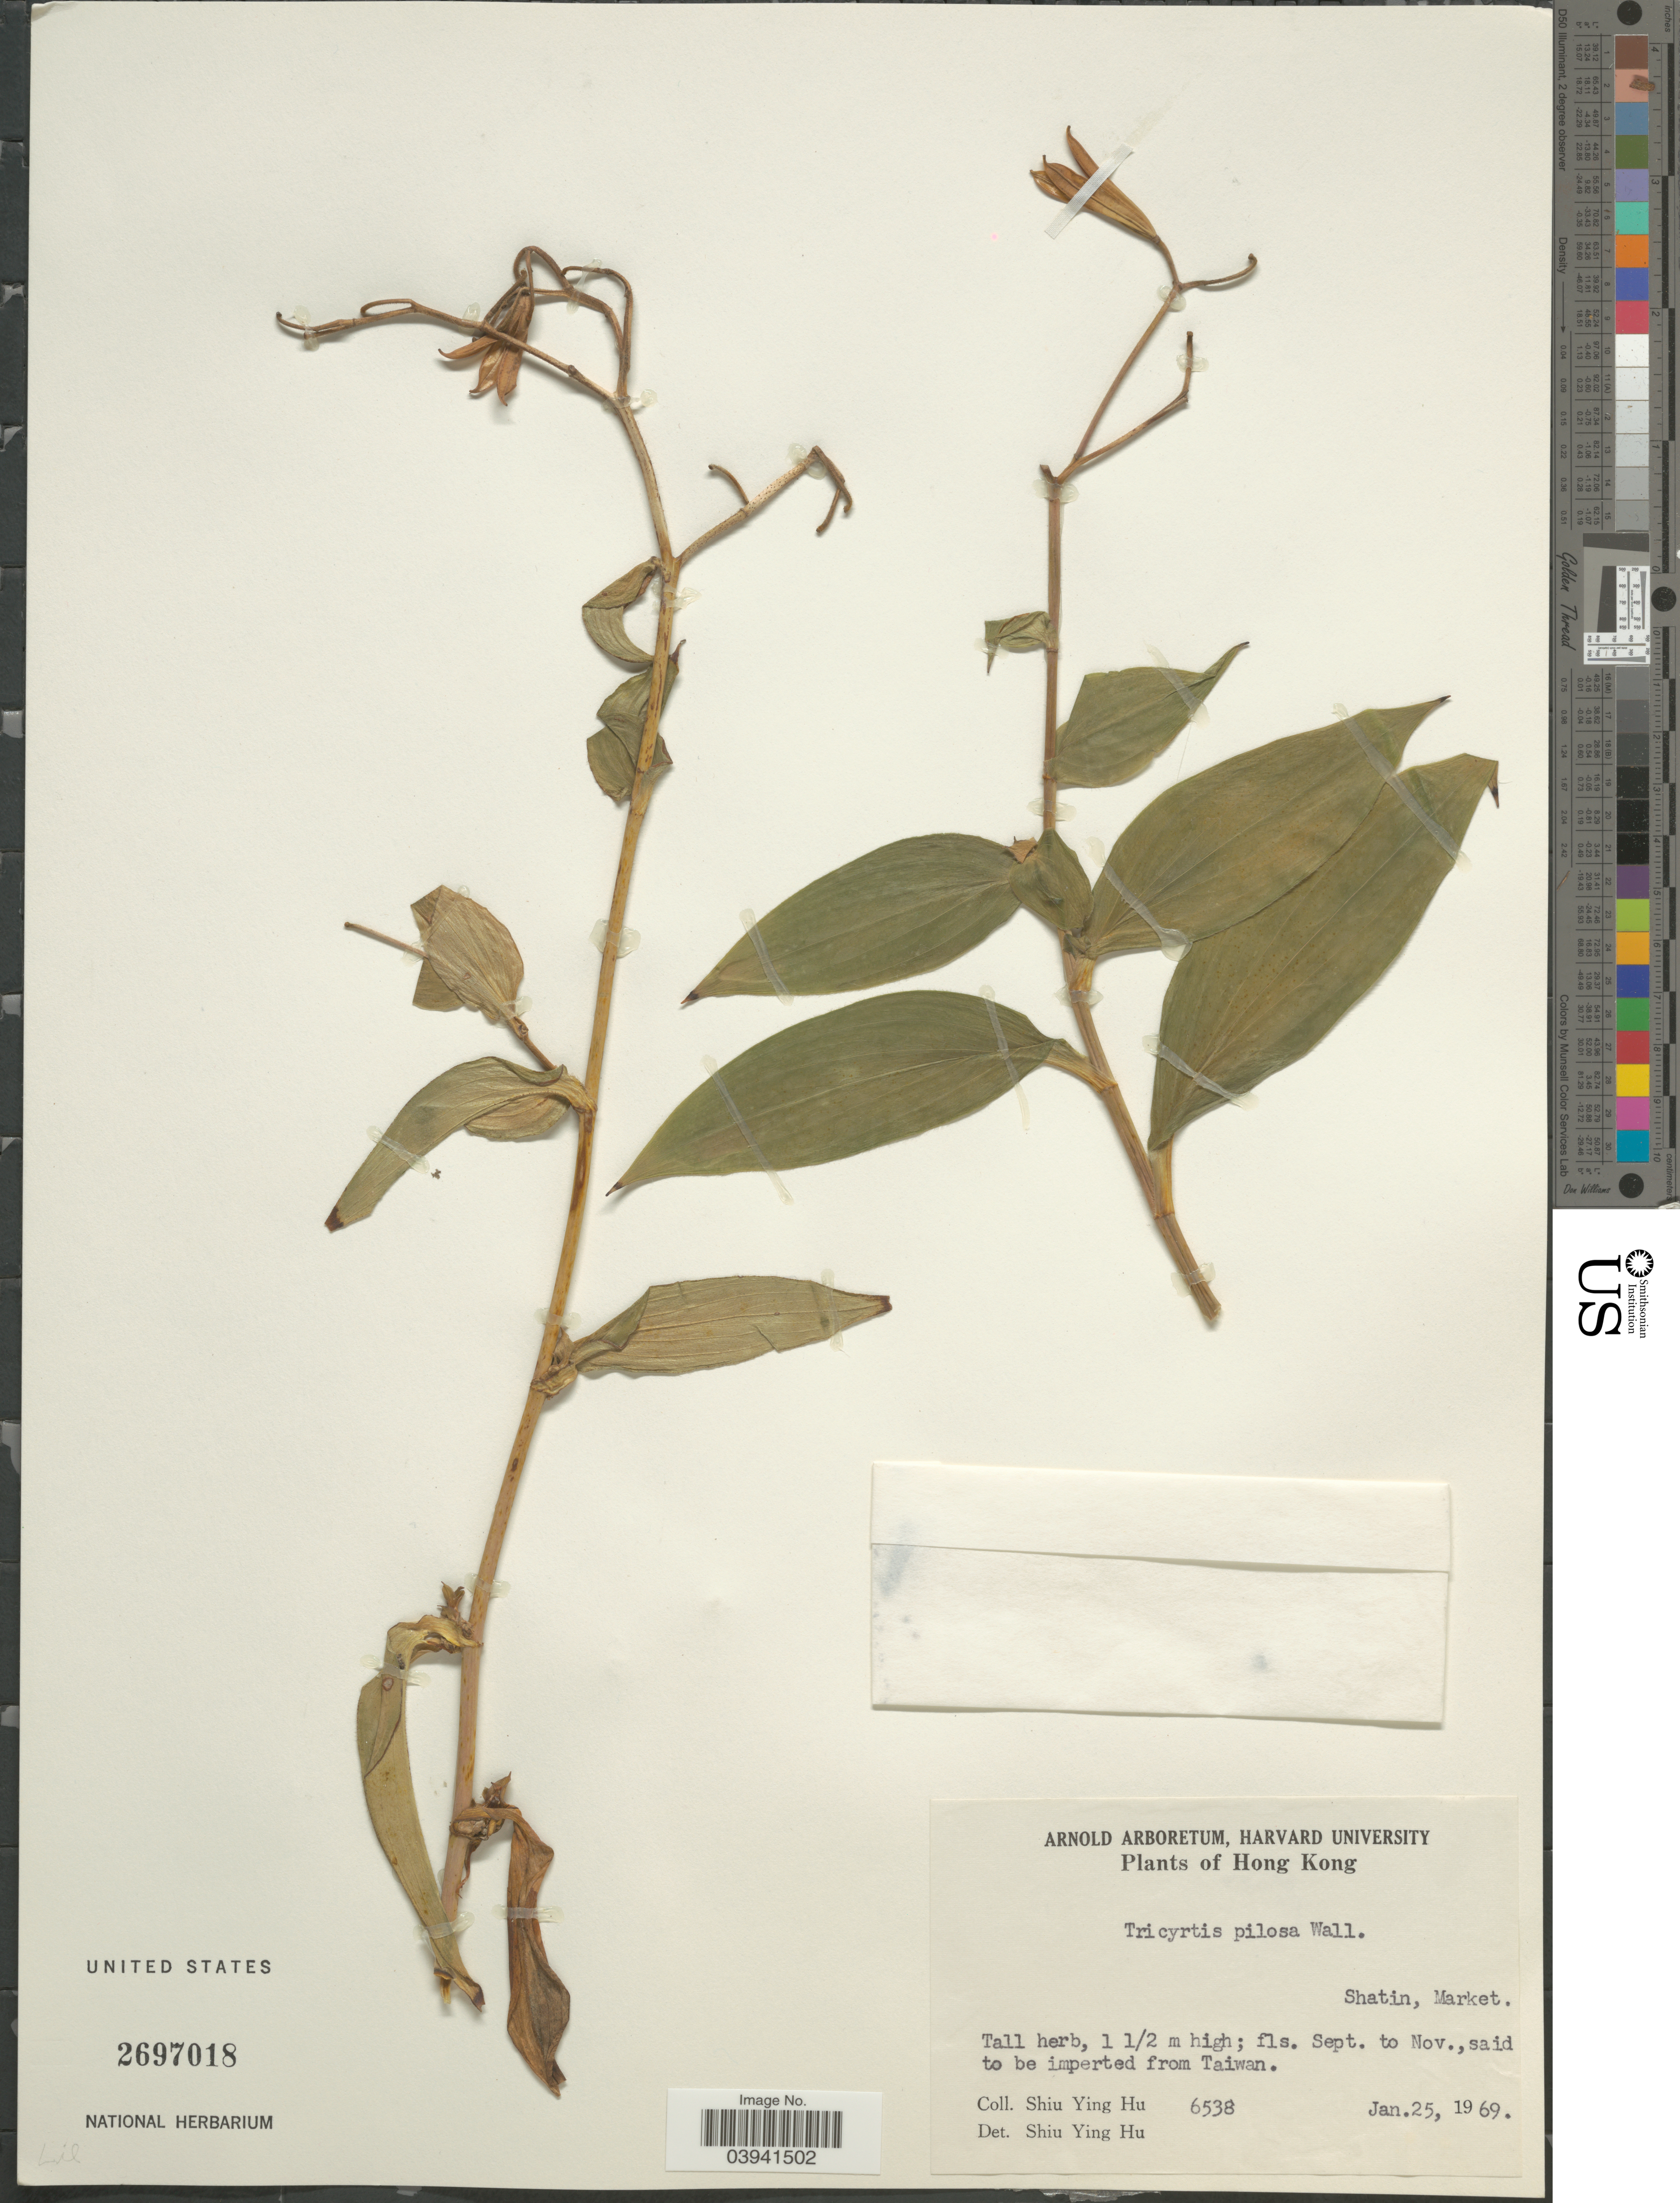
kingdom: Plantae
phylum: Tracheophyta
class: Liliopsida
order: Liliales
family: Liliaceae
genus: Tricyrtis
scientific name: Tricyrtis pilosa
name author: Wall.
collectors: S. Y. Hu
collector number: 6538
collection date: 1969-01-25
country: China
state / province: Hong Kong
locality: Shatin, Market.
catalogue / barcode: US 2697018